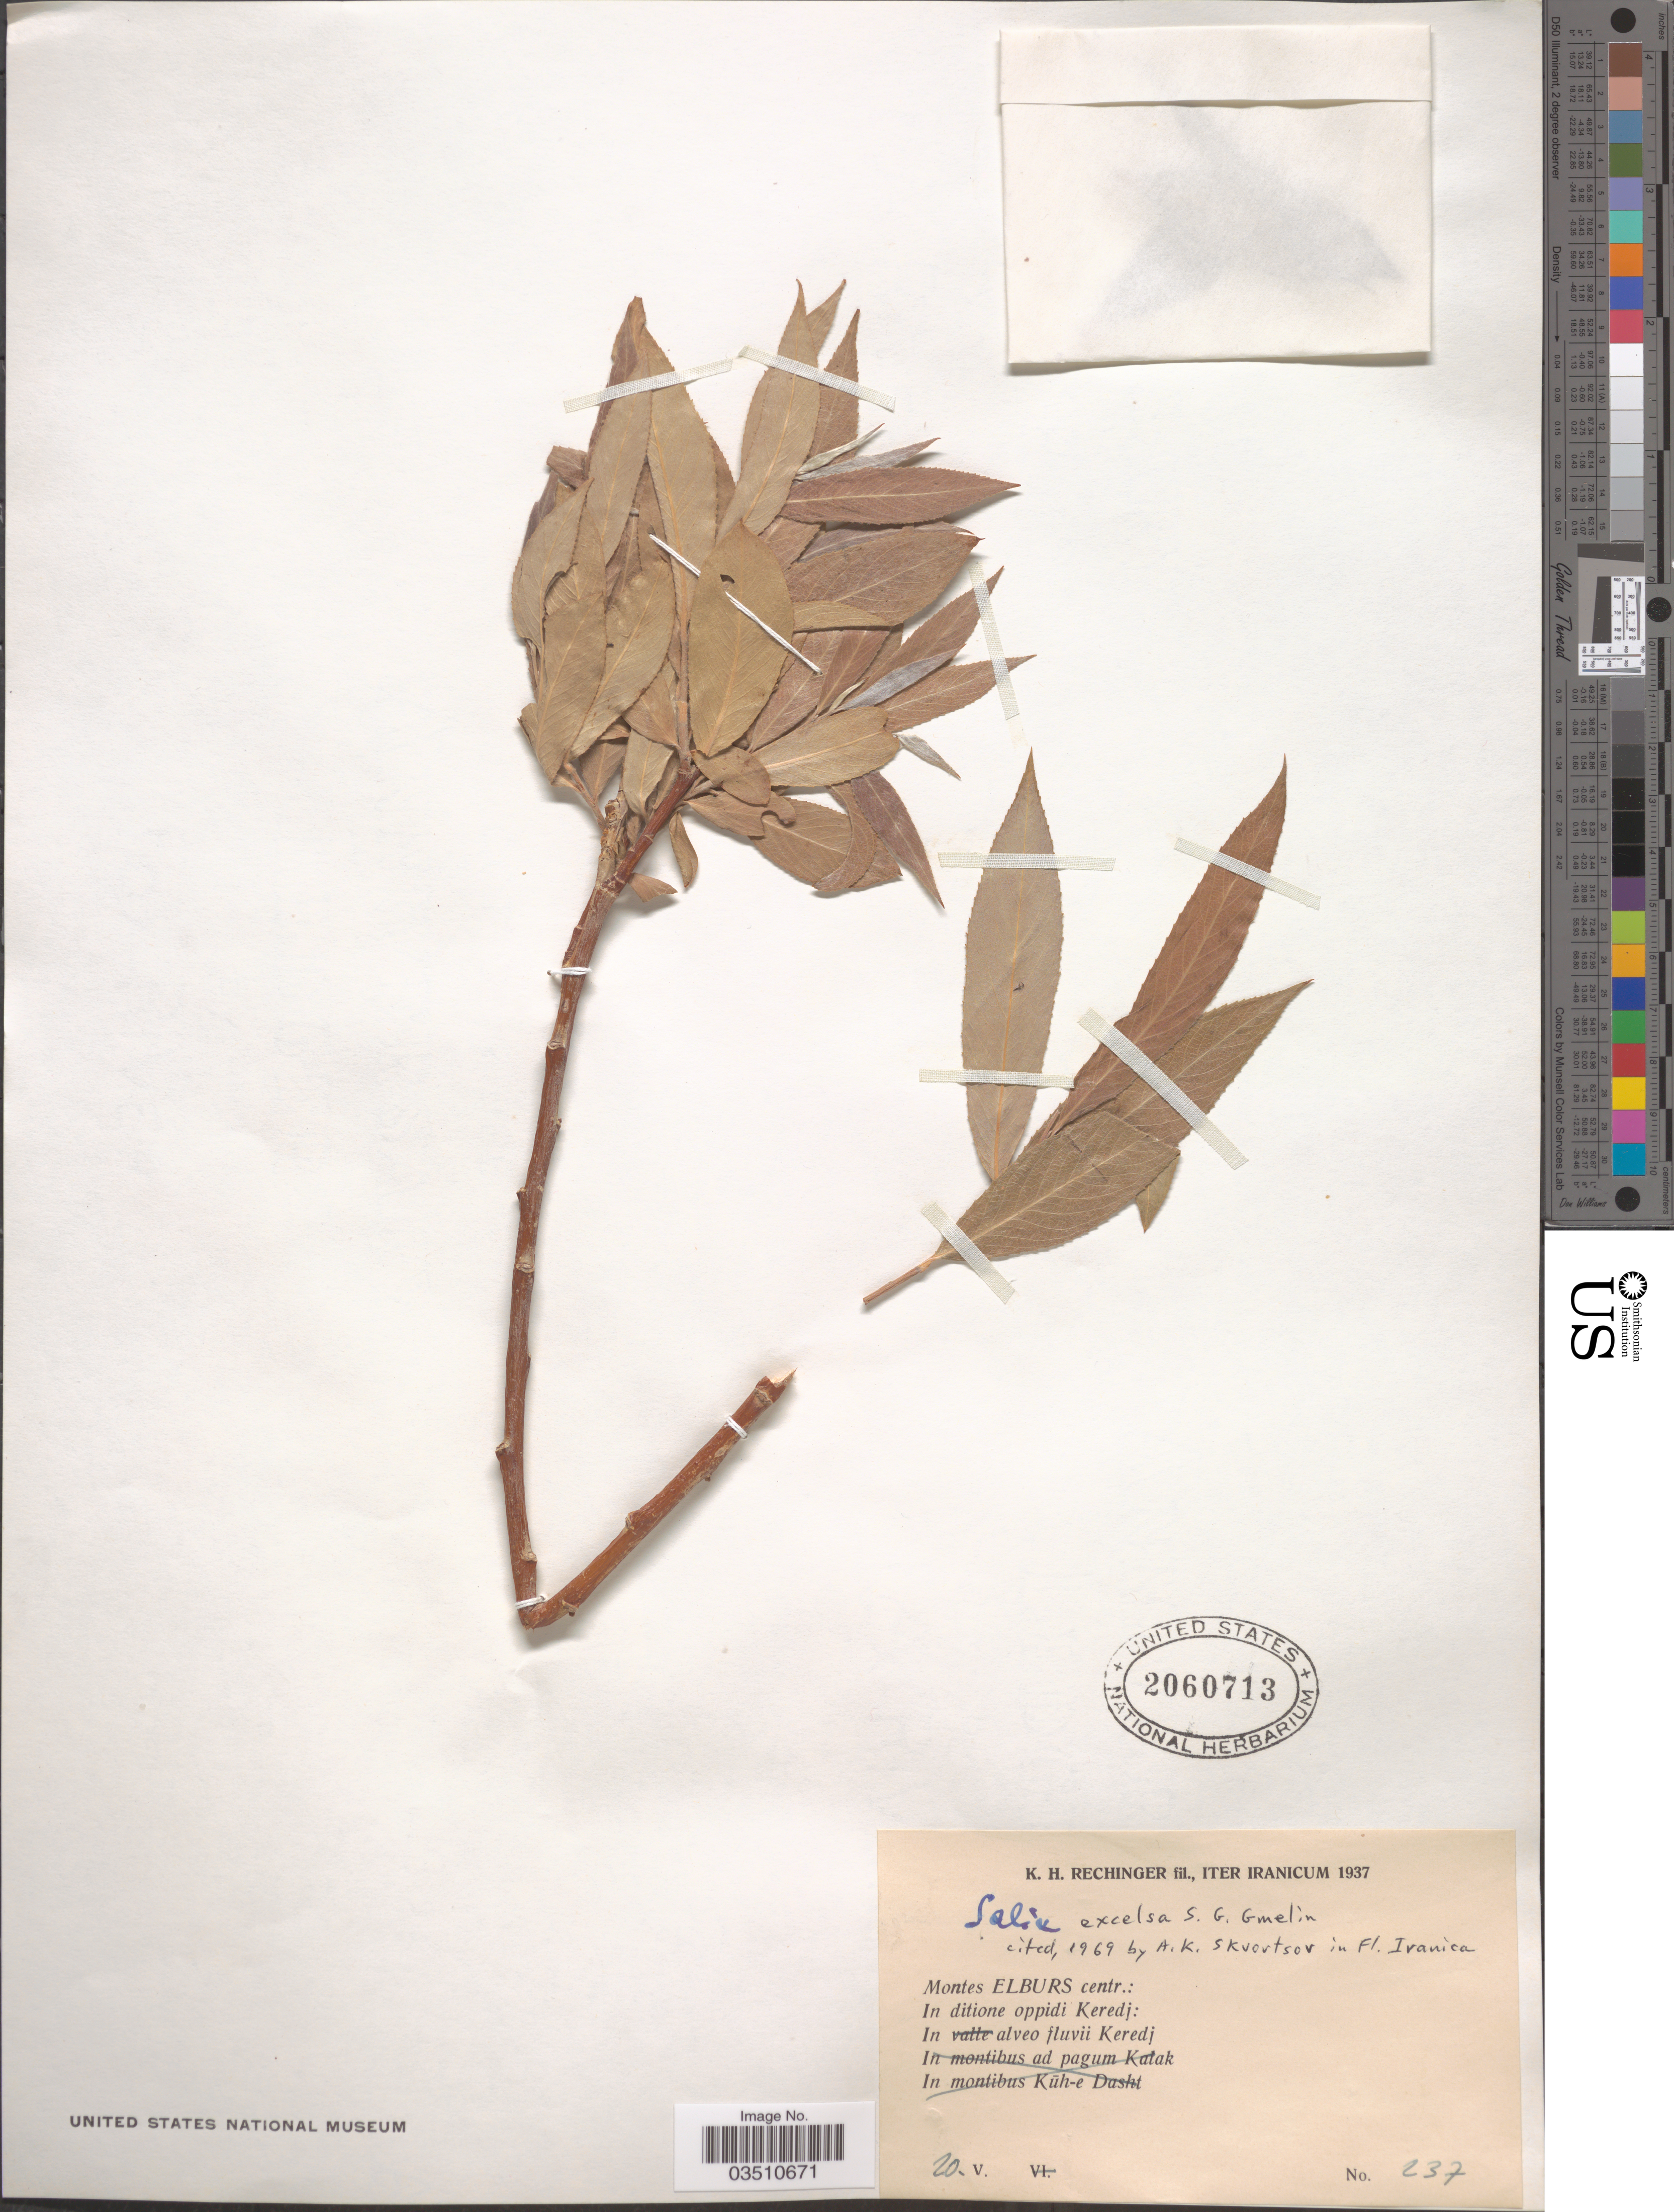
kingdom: Plantae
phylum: Tracheophyta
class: Magnoliopsida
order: Malpighiales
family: Salicaceae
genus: Salix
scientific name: Salix excelsa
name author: S.G. Gmel.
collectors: K. H. Rechinger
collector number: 237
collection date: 1937-05-20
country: Iran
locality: Montes Elburs centr.: In ditione oppidi Keredj: In alveo fluvii Keredj.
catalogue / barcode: US 2060713